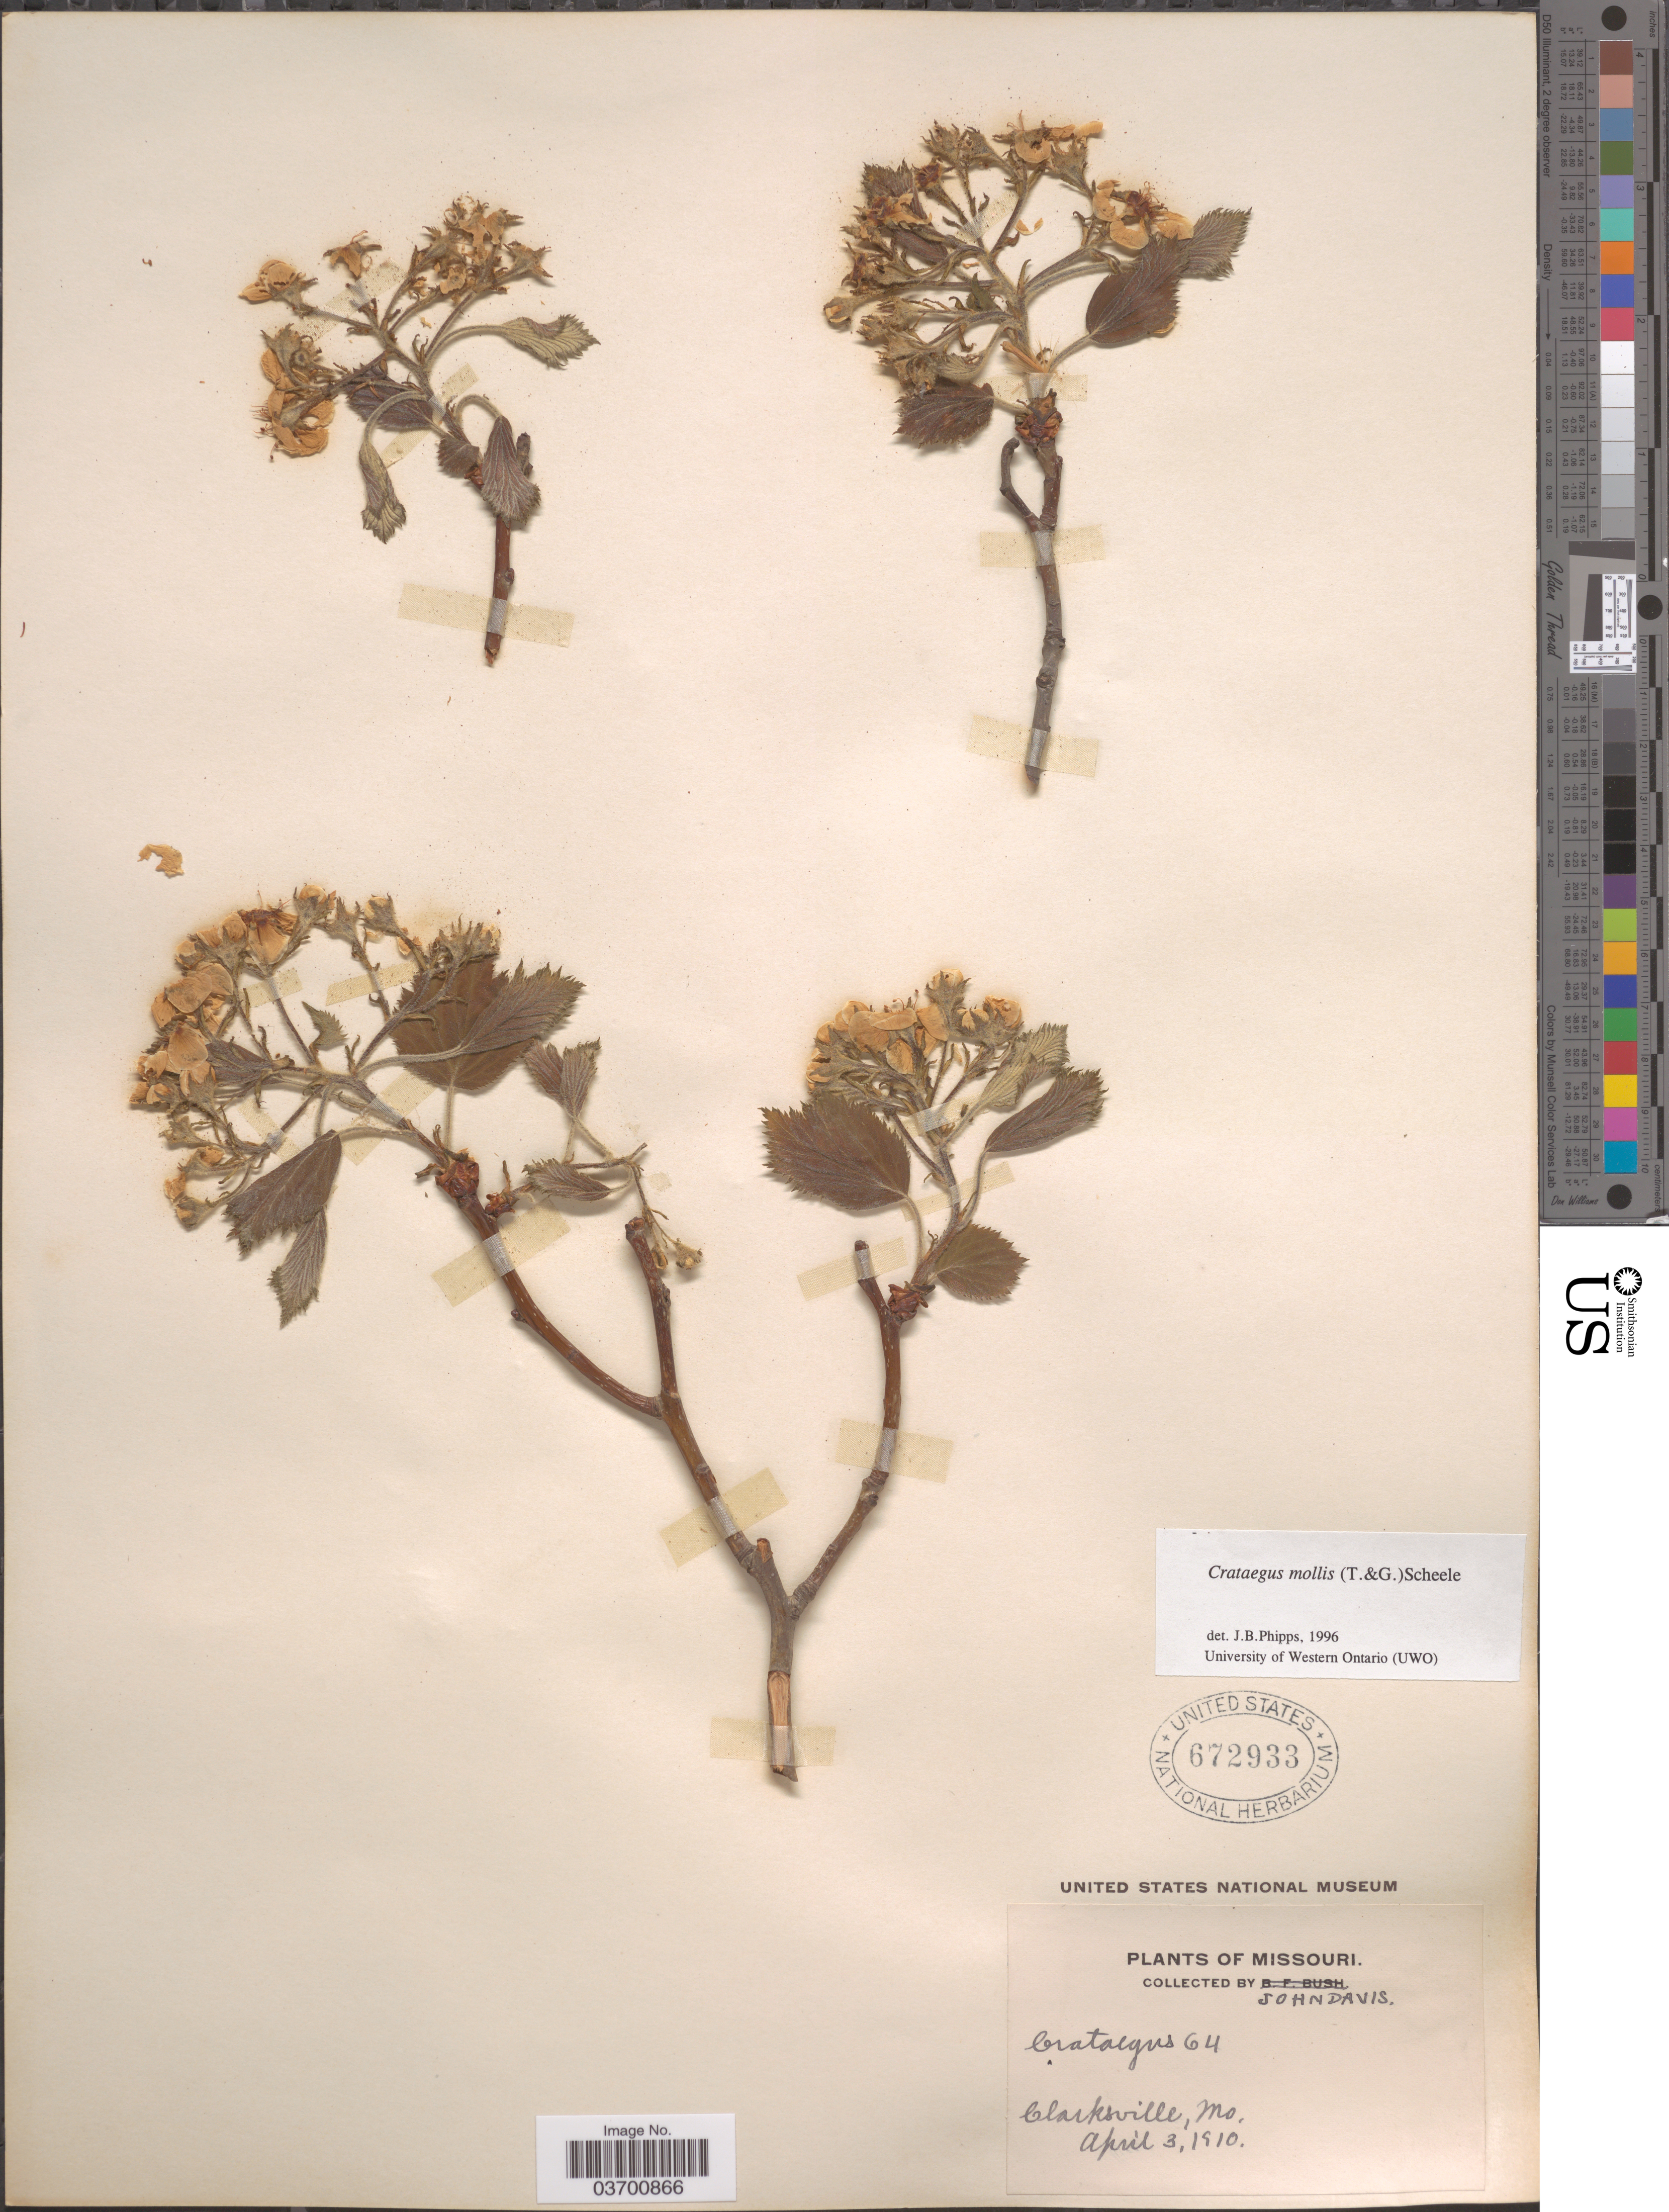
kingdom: Plantae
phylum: Tracheophyta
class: Magnoliopsida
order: Rosales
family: Rosaceae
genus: Crataegus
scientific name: Crataegus mollis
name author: (Torr. & A. Gray) Scheele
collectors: J. Davis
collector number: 64?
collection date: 1910-04-03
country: United States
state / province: Missouri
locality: Clarksville.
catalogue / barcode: US 672933